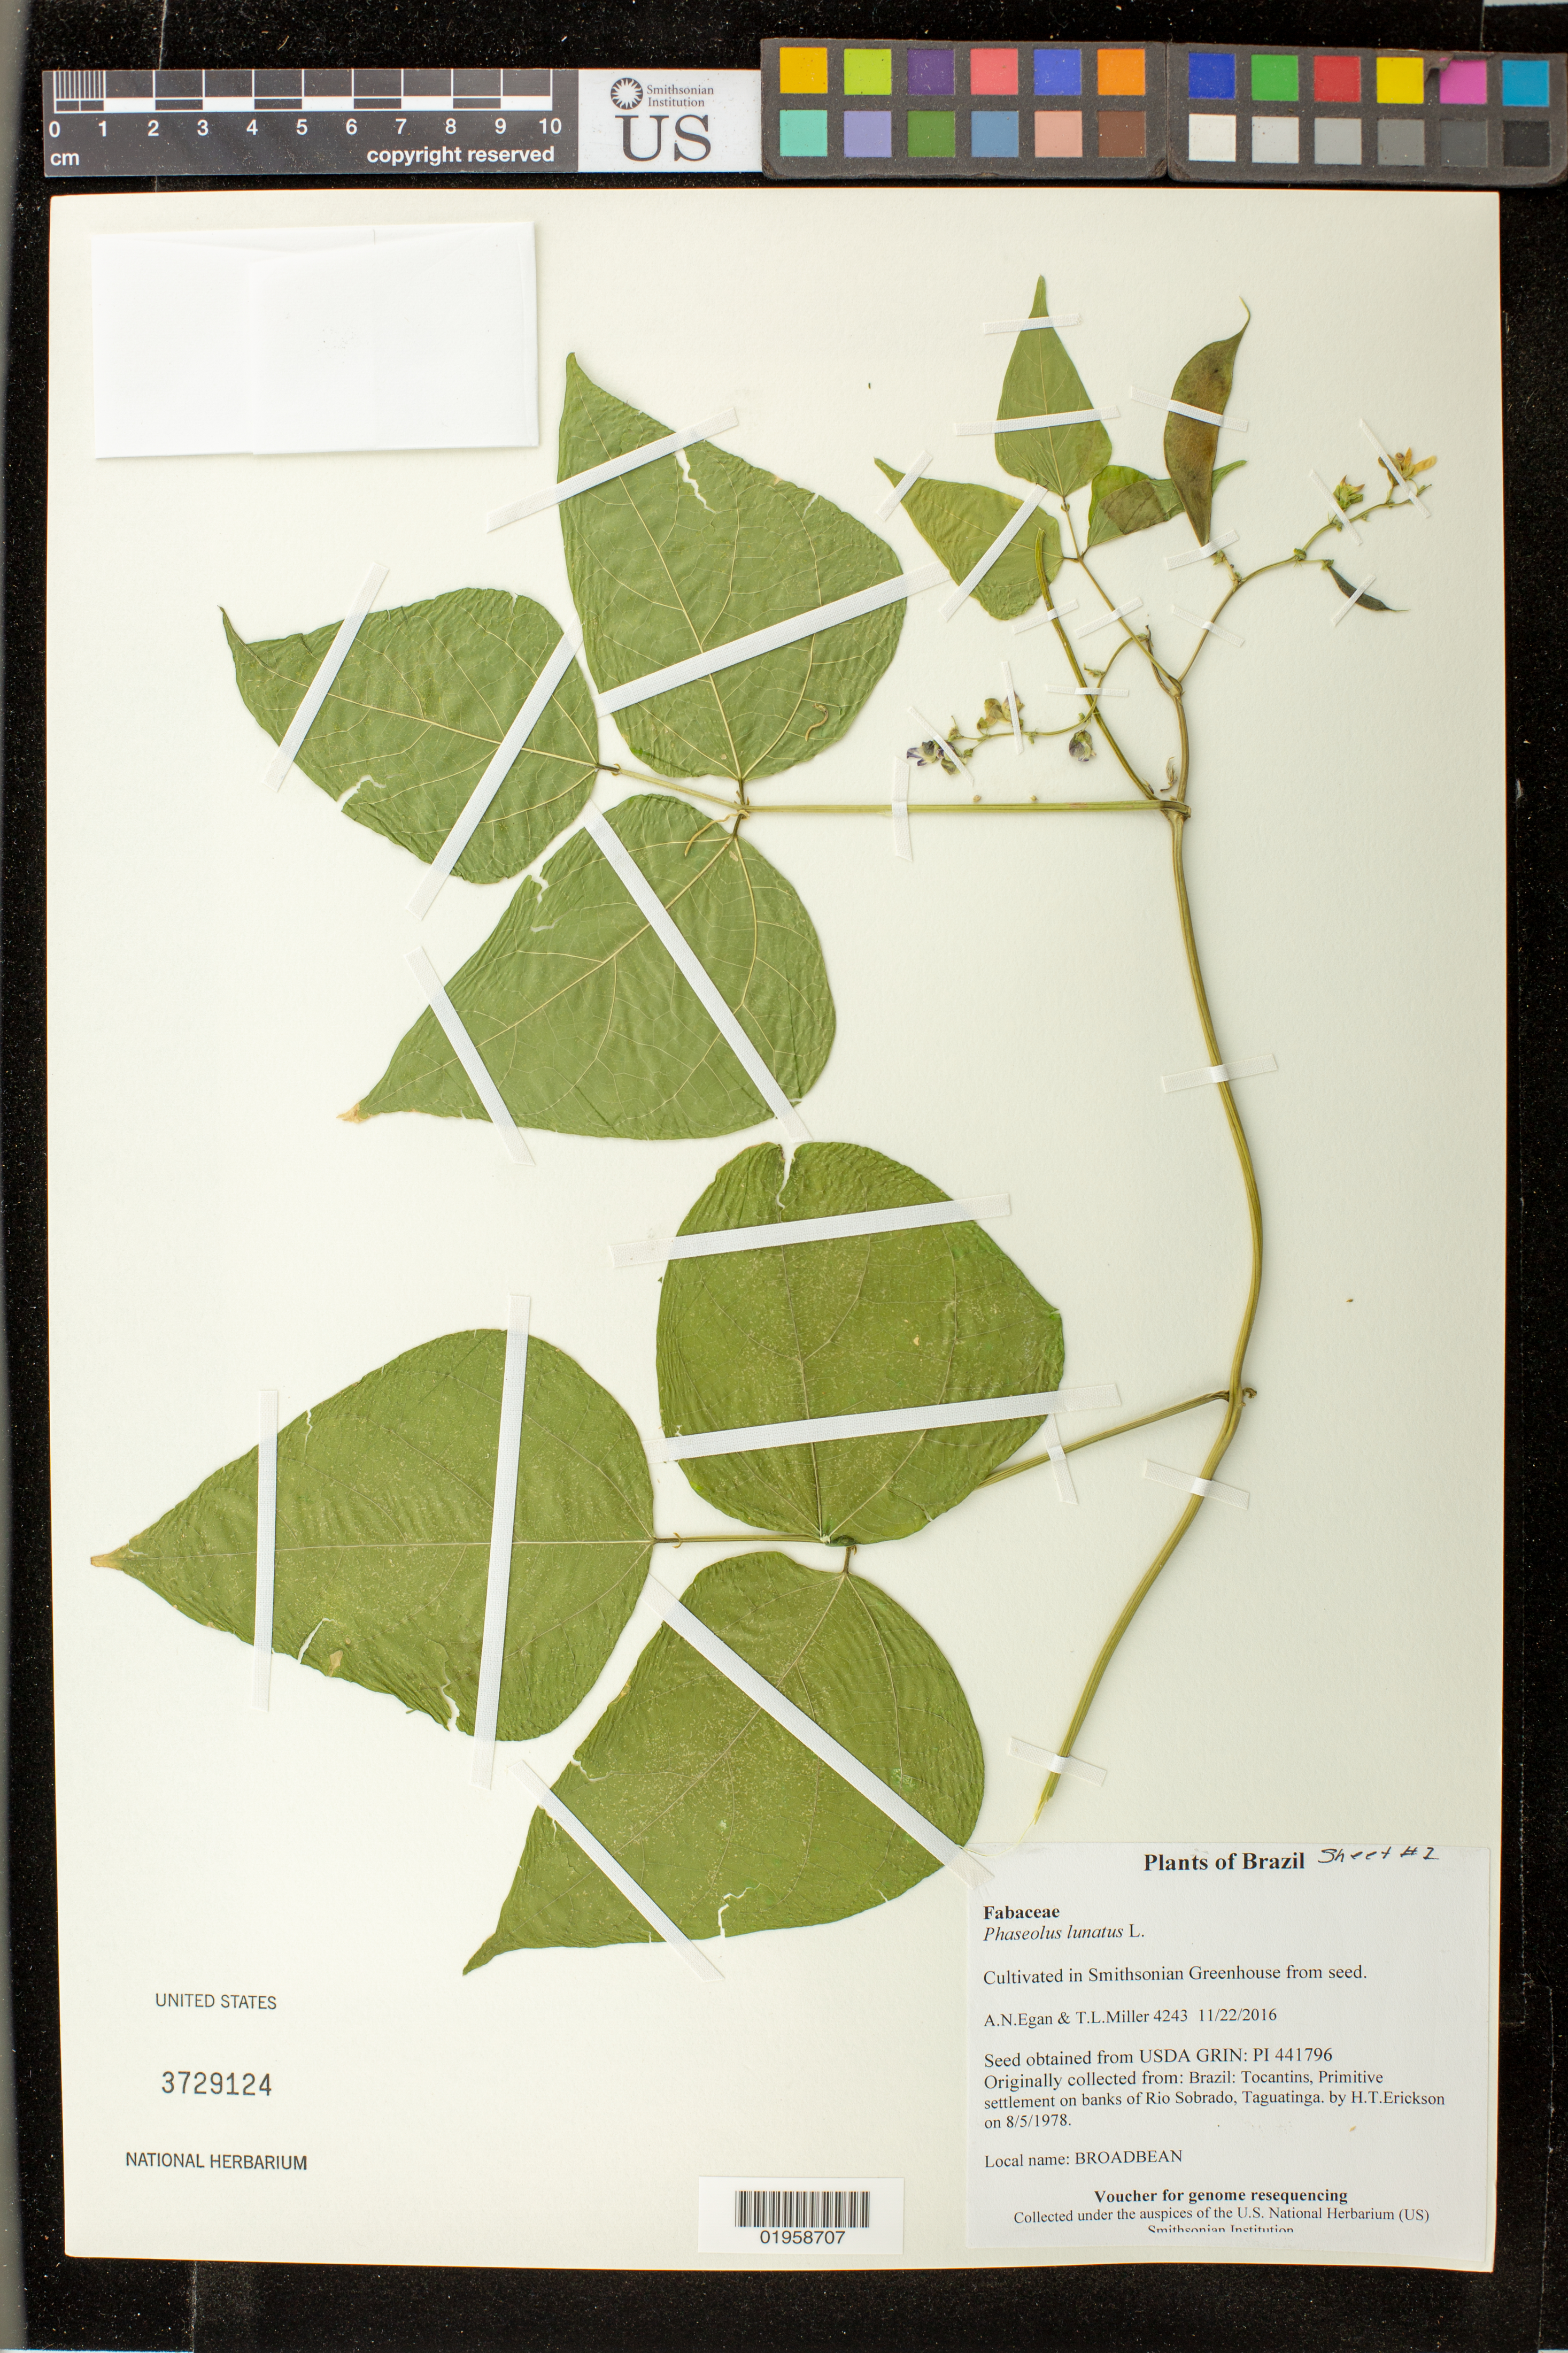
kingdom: Plantae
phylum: Tracheophyta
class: Magnoliopsida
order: Fabales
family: Fabaceae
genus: Phaseolus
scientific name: Phaseolus lunatus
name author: L.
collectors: A. N. Egan & T. L. Miller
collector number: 4243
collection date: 2016-11-22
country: United States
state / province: Maryland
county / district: Prince George's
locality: Smithsonian's Museum Support Ctr; 4210 Suitland Pkwy., NMNH Botany Research Greenhouses. Suitland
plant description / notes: Originally collected in Brazil, Tocantins, Primitive settlement on banks of Rio Sobrado, Taguatinga on 1978-08-05. H.T.Erickson (collector); Grown from seed acquired from the USDA's GRIN seed bank.; Broadbean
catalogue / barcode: US 3729124